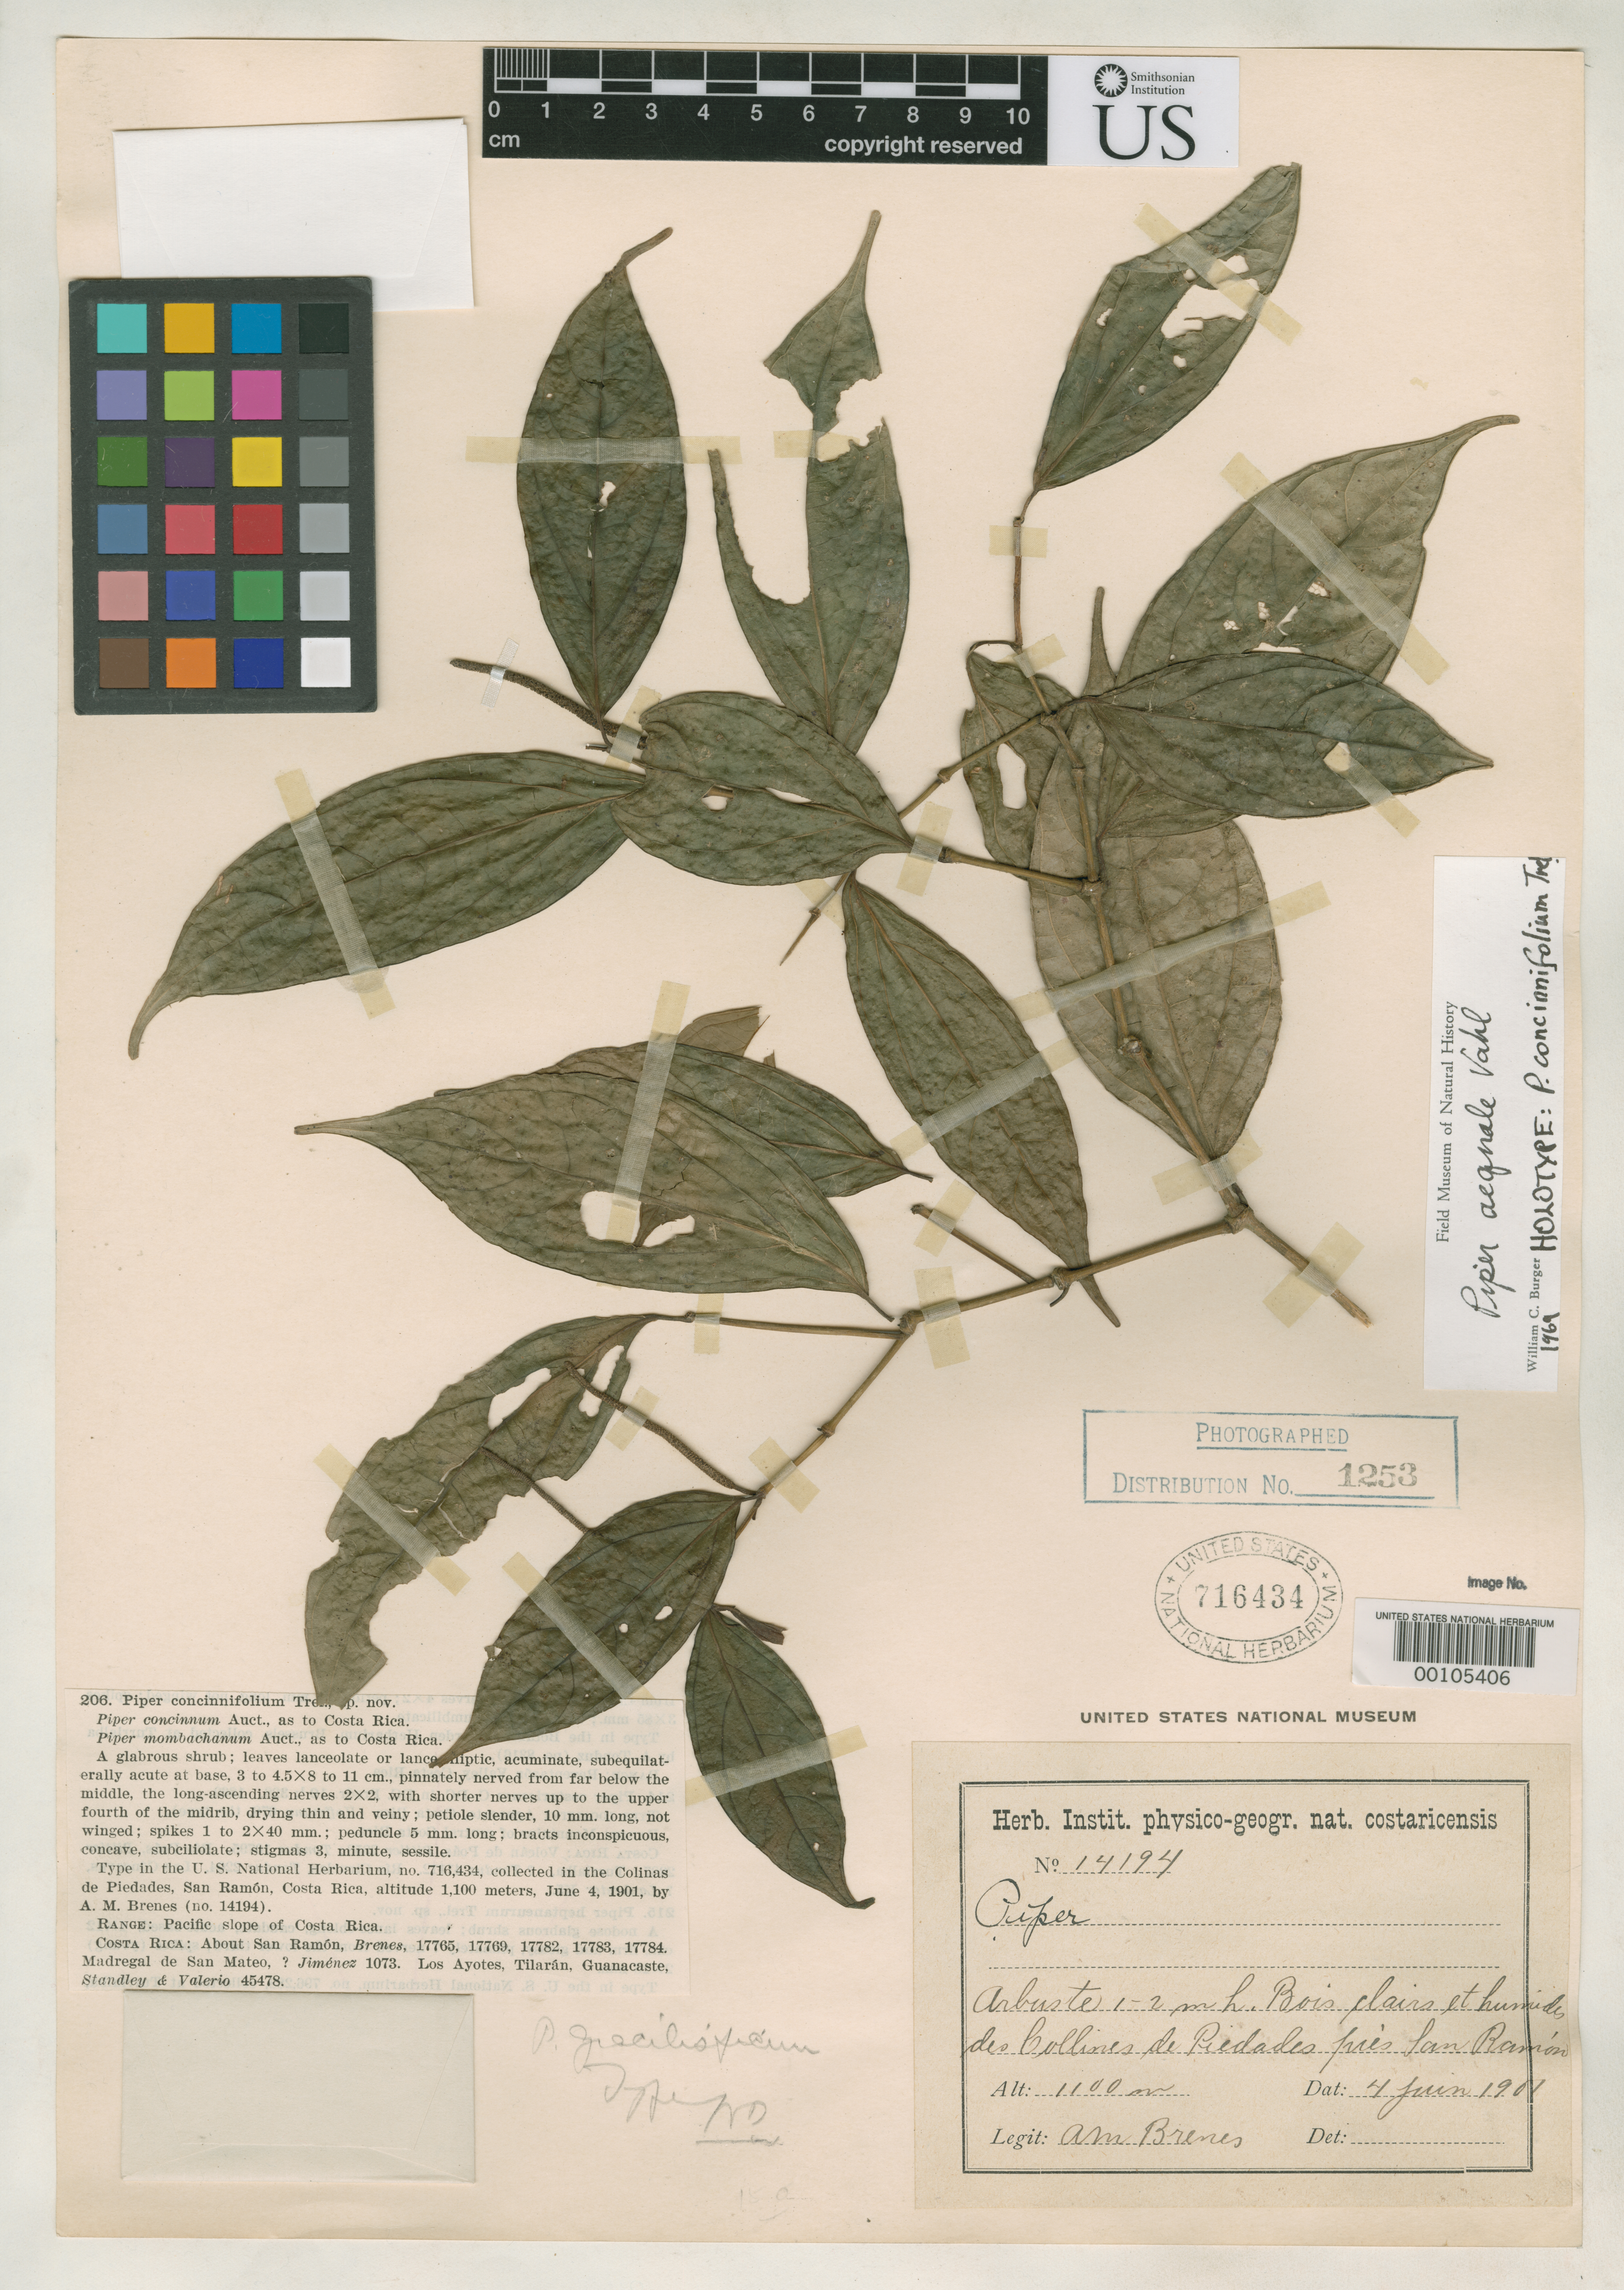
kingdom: Plantae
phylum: Tracheophyta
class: Magnoliopsida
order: Piperales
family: Piperaceae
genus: Piper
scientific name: Piper concinnifolium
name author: Trel.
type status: Holotype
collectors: A. Brenes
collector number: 14194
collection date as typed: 04 Jun 1901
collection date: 1901-06-04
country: Costa Rica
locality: Colinas de Piedades, San Ramon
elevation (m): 1100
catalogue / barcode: US 716434